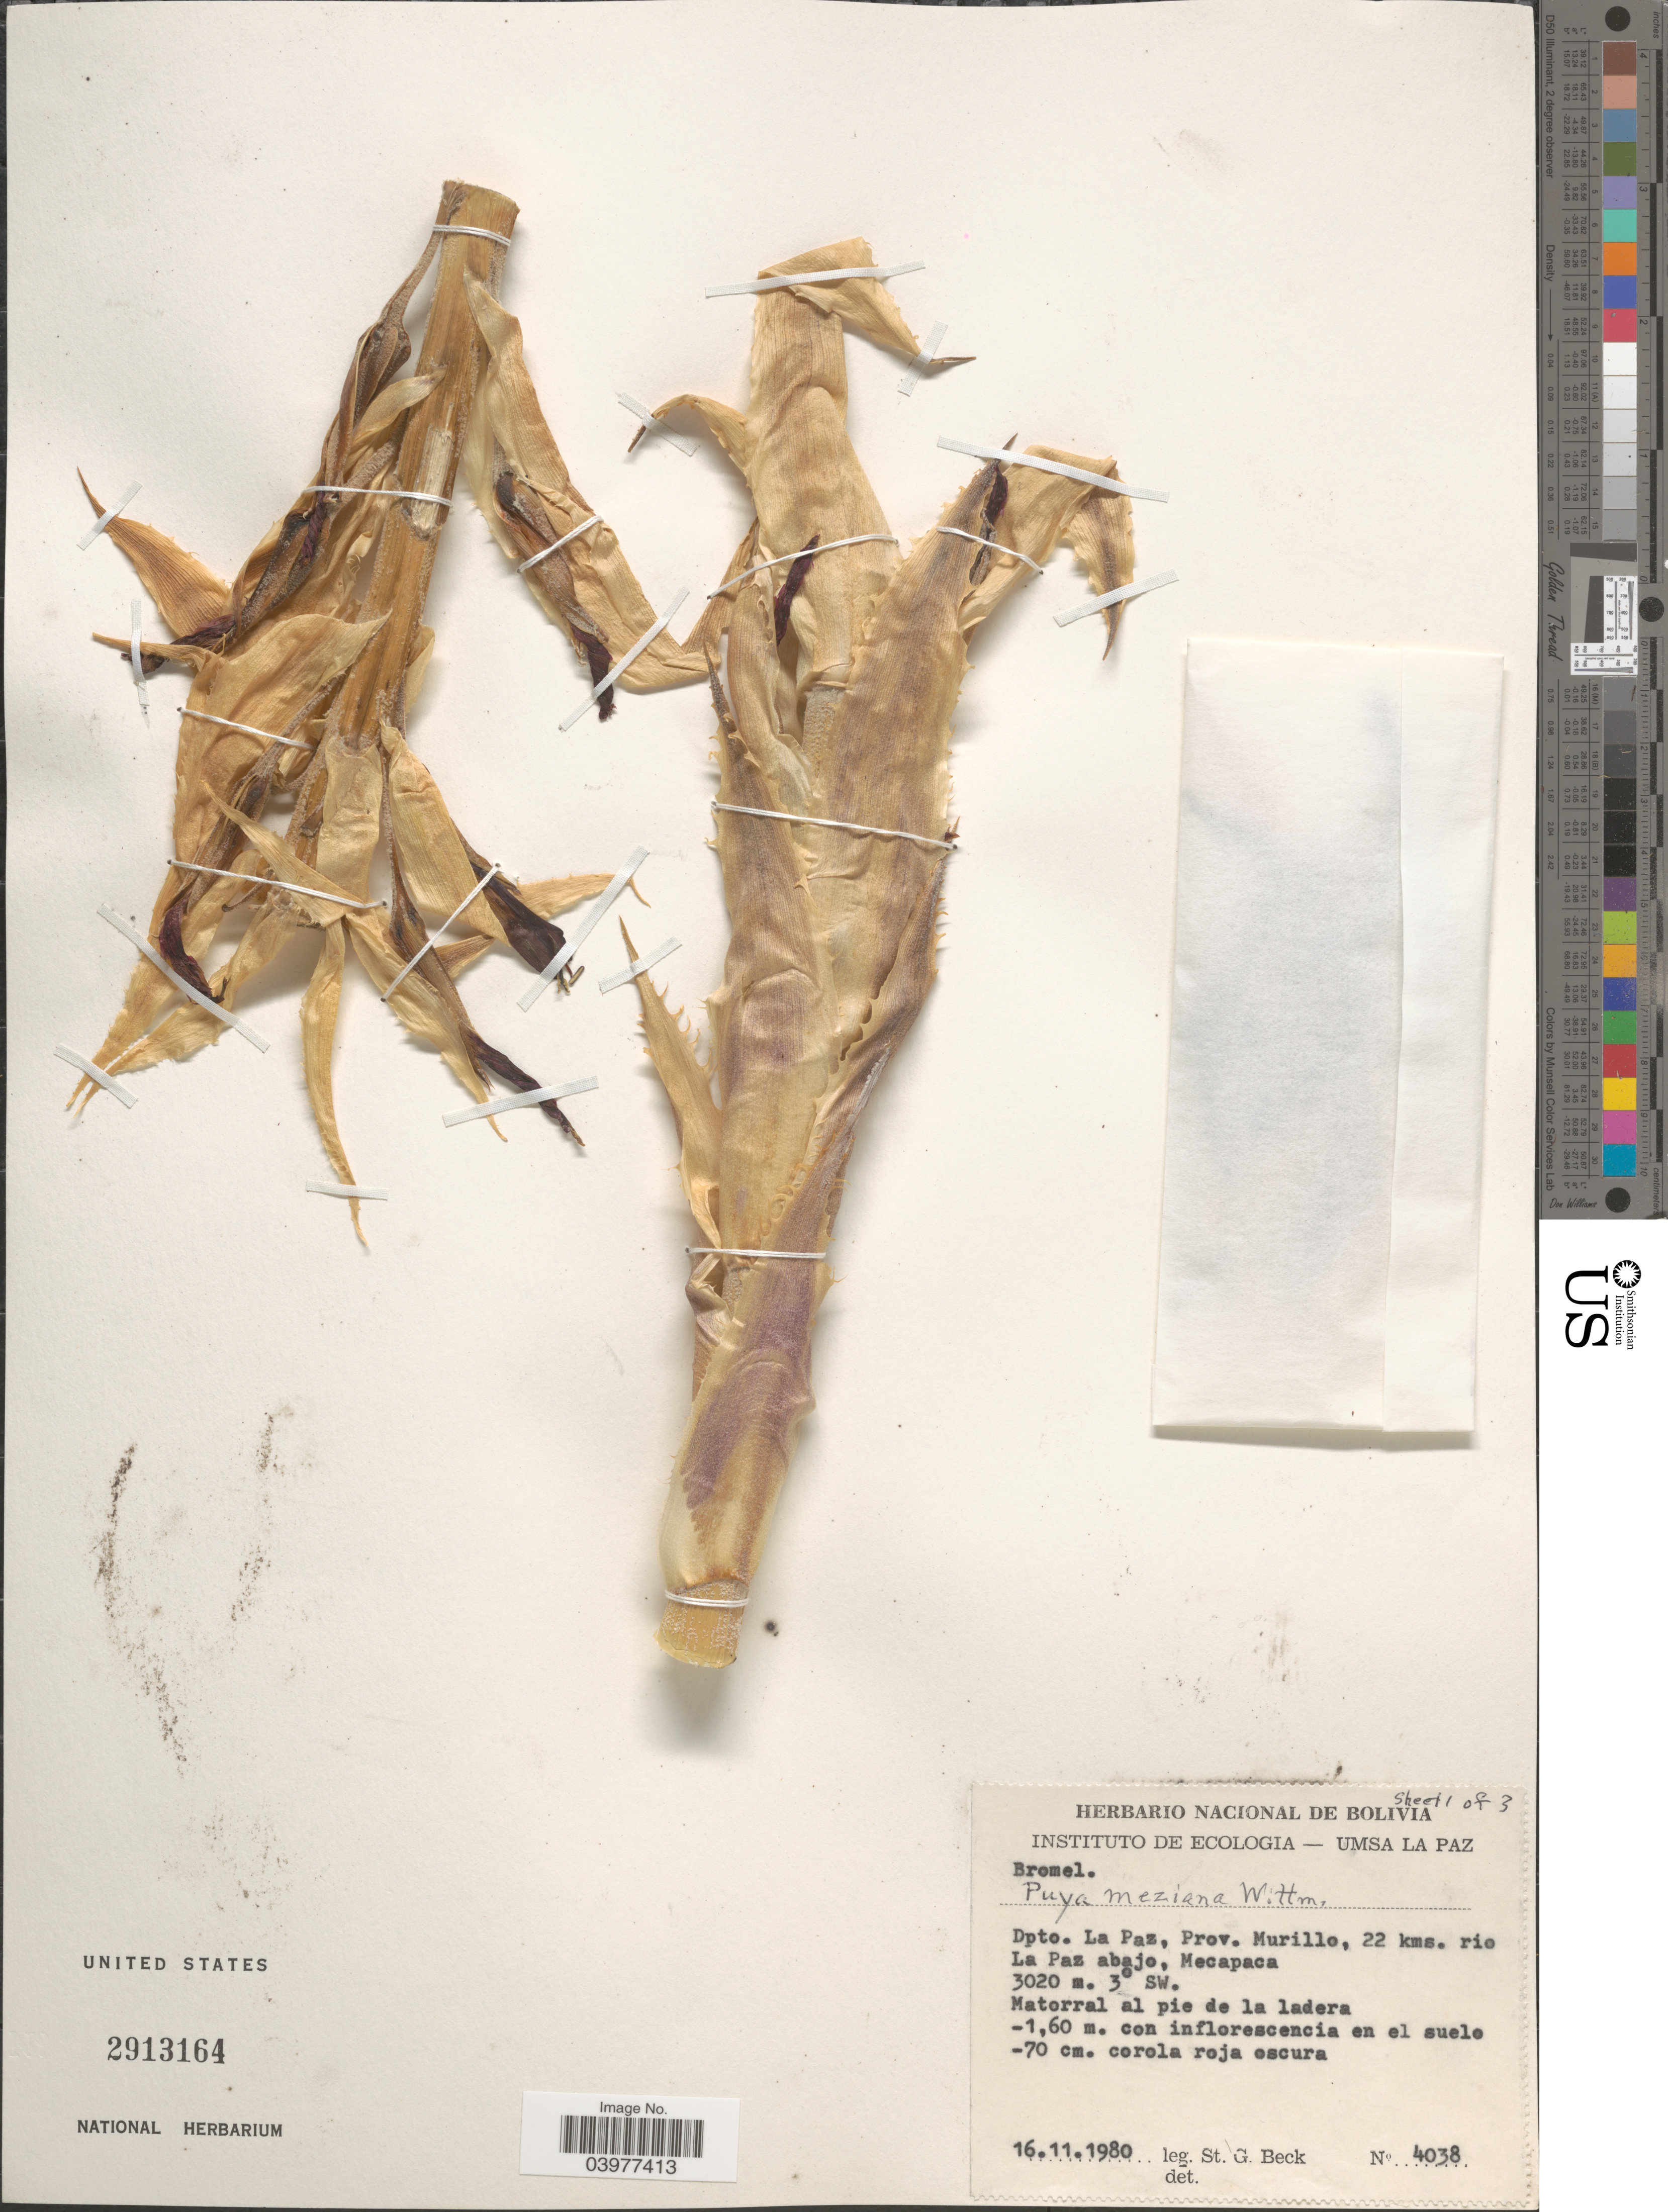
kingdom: Plantae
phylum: Tracheophyta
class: Liliopsida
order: Poales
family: Bromeliaceae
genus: Puya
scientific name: Puya meziana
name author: Wittm.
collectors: S. G. Beck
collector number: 4038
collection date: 1980-11-16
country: Bolivia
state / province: La Paz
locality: Dpto. La Paz, Prov. Murillo, 22 kms. rio La Paz abajo, Mecapaca. 3º SW. Matorral al pie de la ladera.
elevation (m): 3020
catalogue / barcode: US 2913164